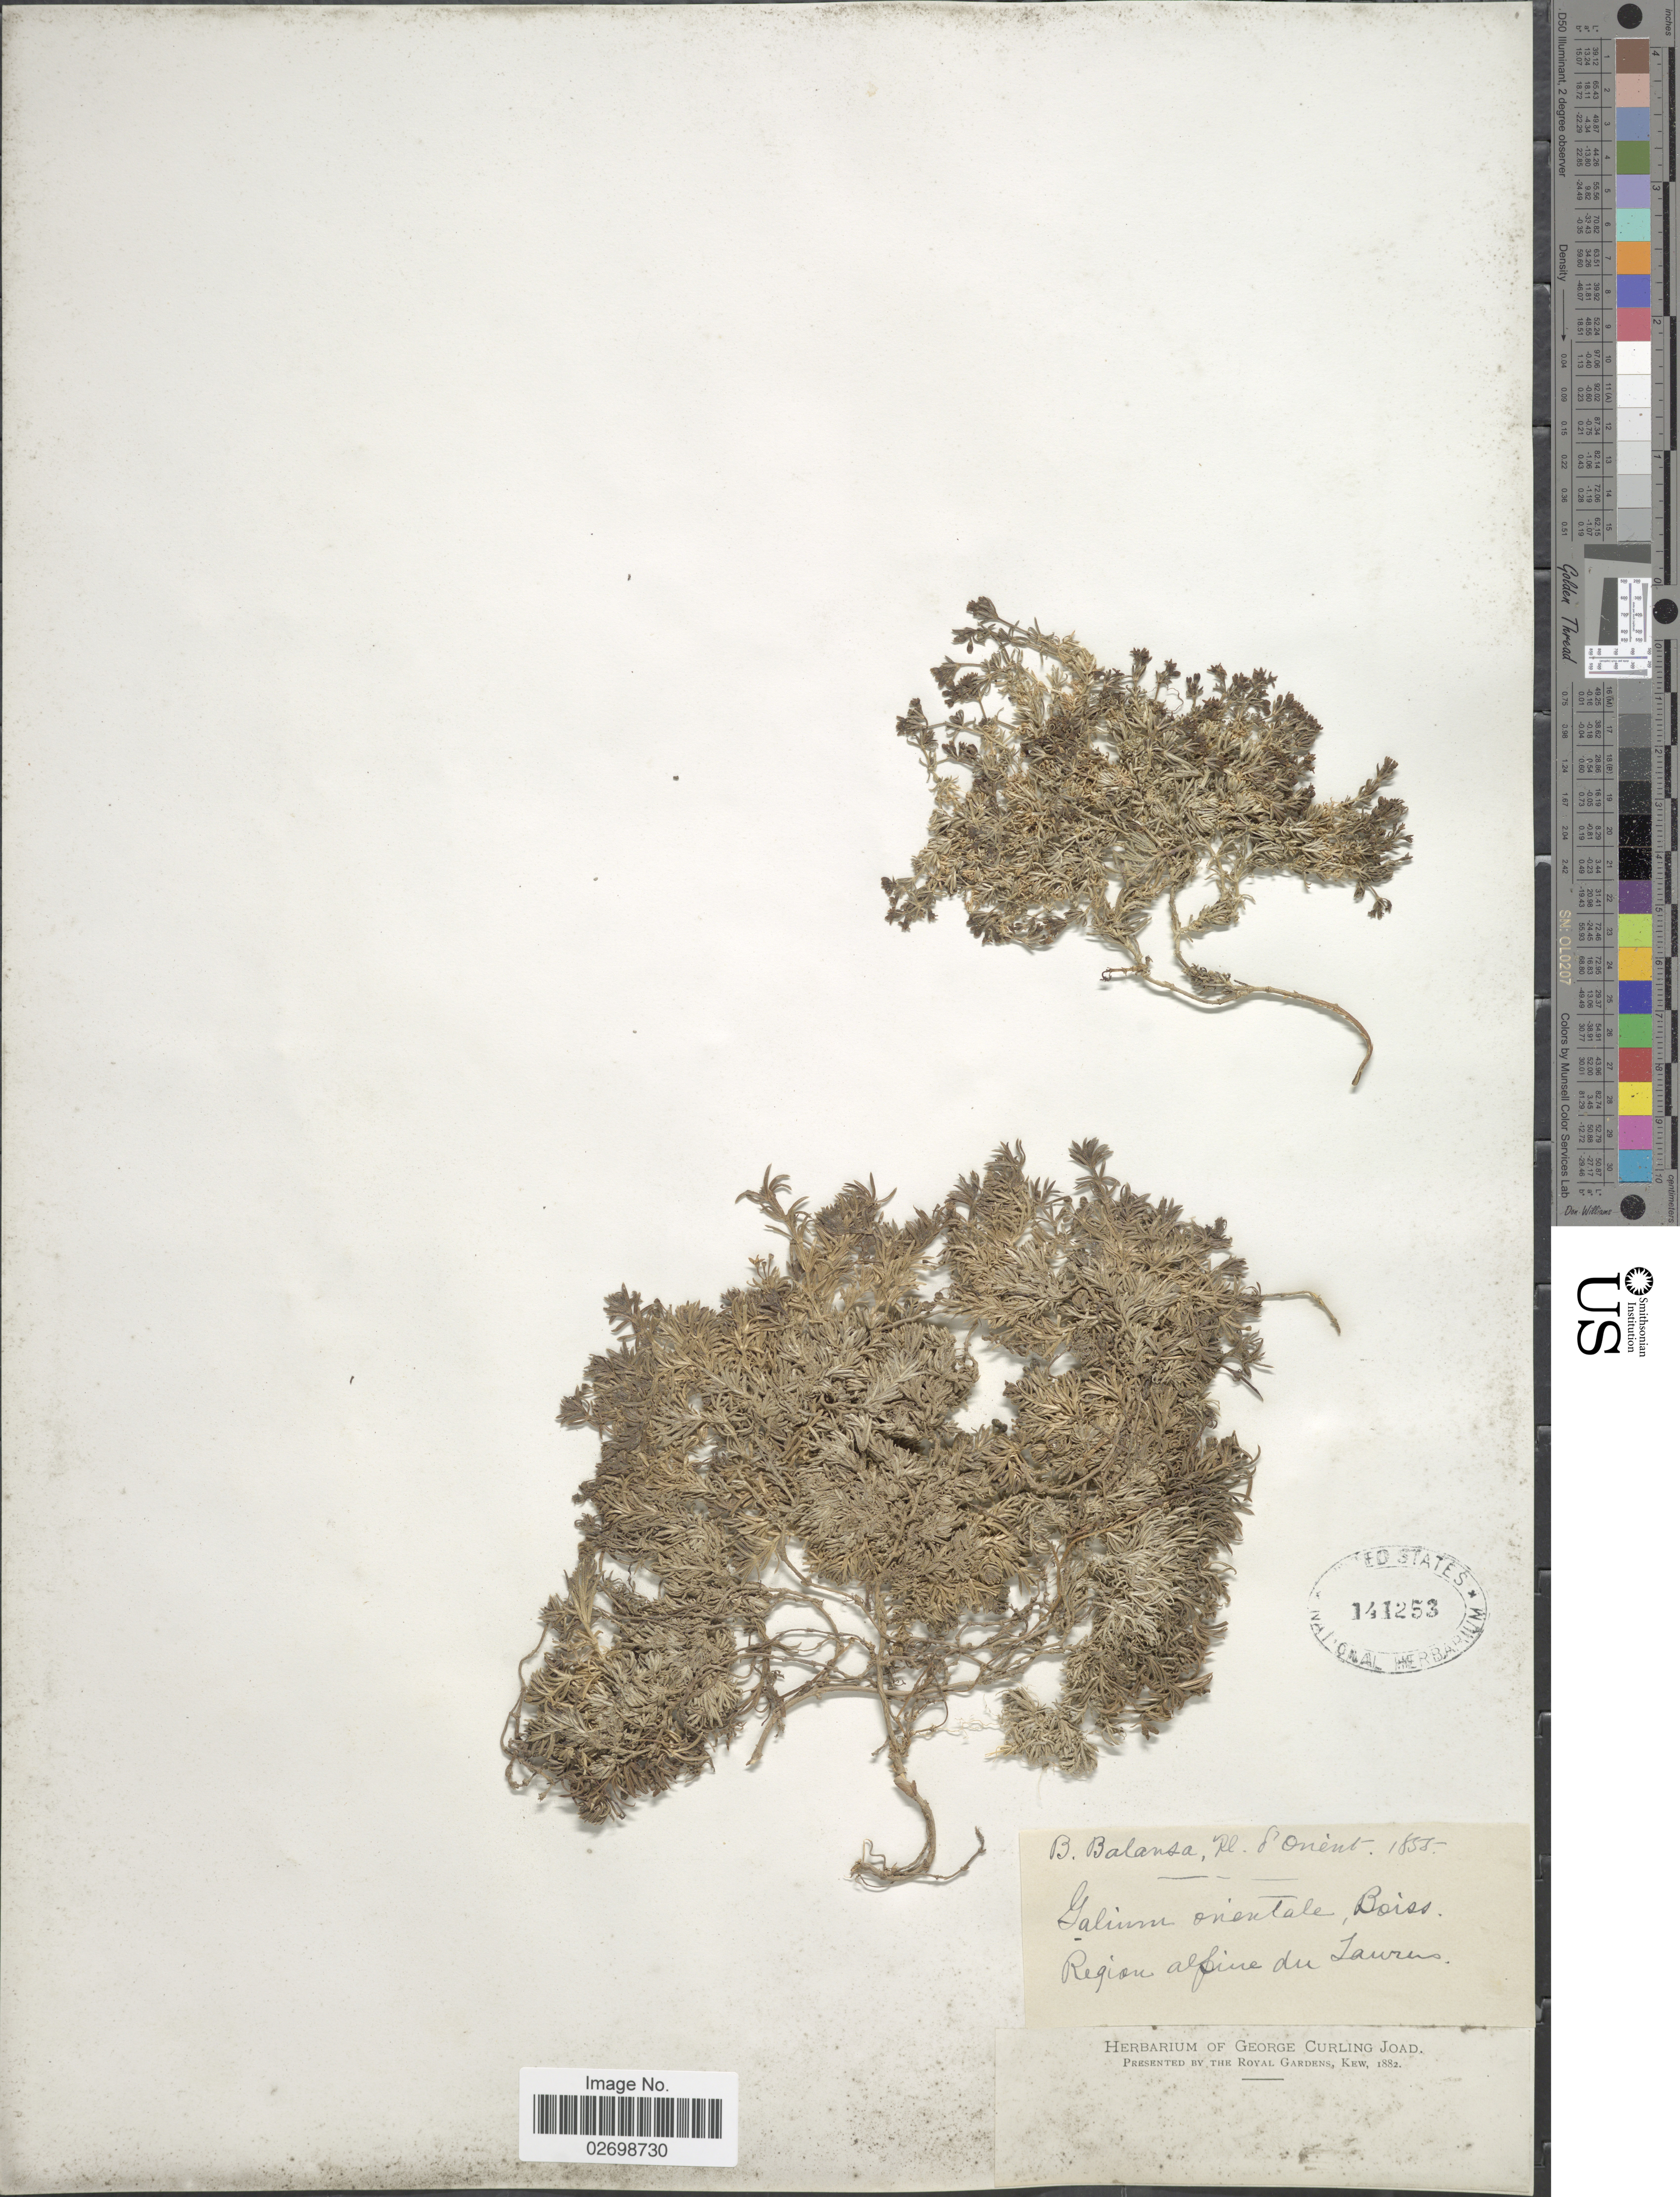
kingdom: Plantae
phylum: Tracheophyta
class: Magnoliopsida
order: Gentianales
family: Rubiaceae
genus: Galium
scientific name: Galium orientale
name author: Boiss.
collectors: B. Balansa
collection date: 1855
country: Turkey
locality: Region alpine du Taurus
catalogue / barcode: US 141253